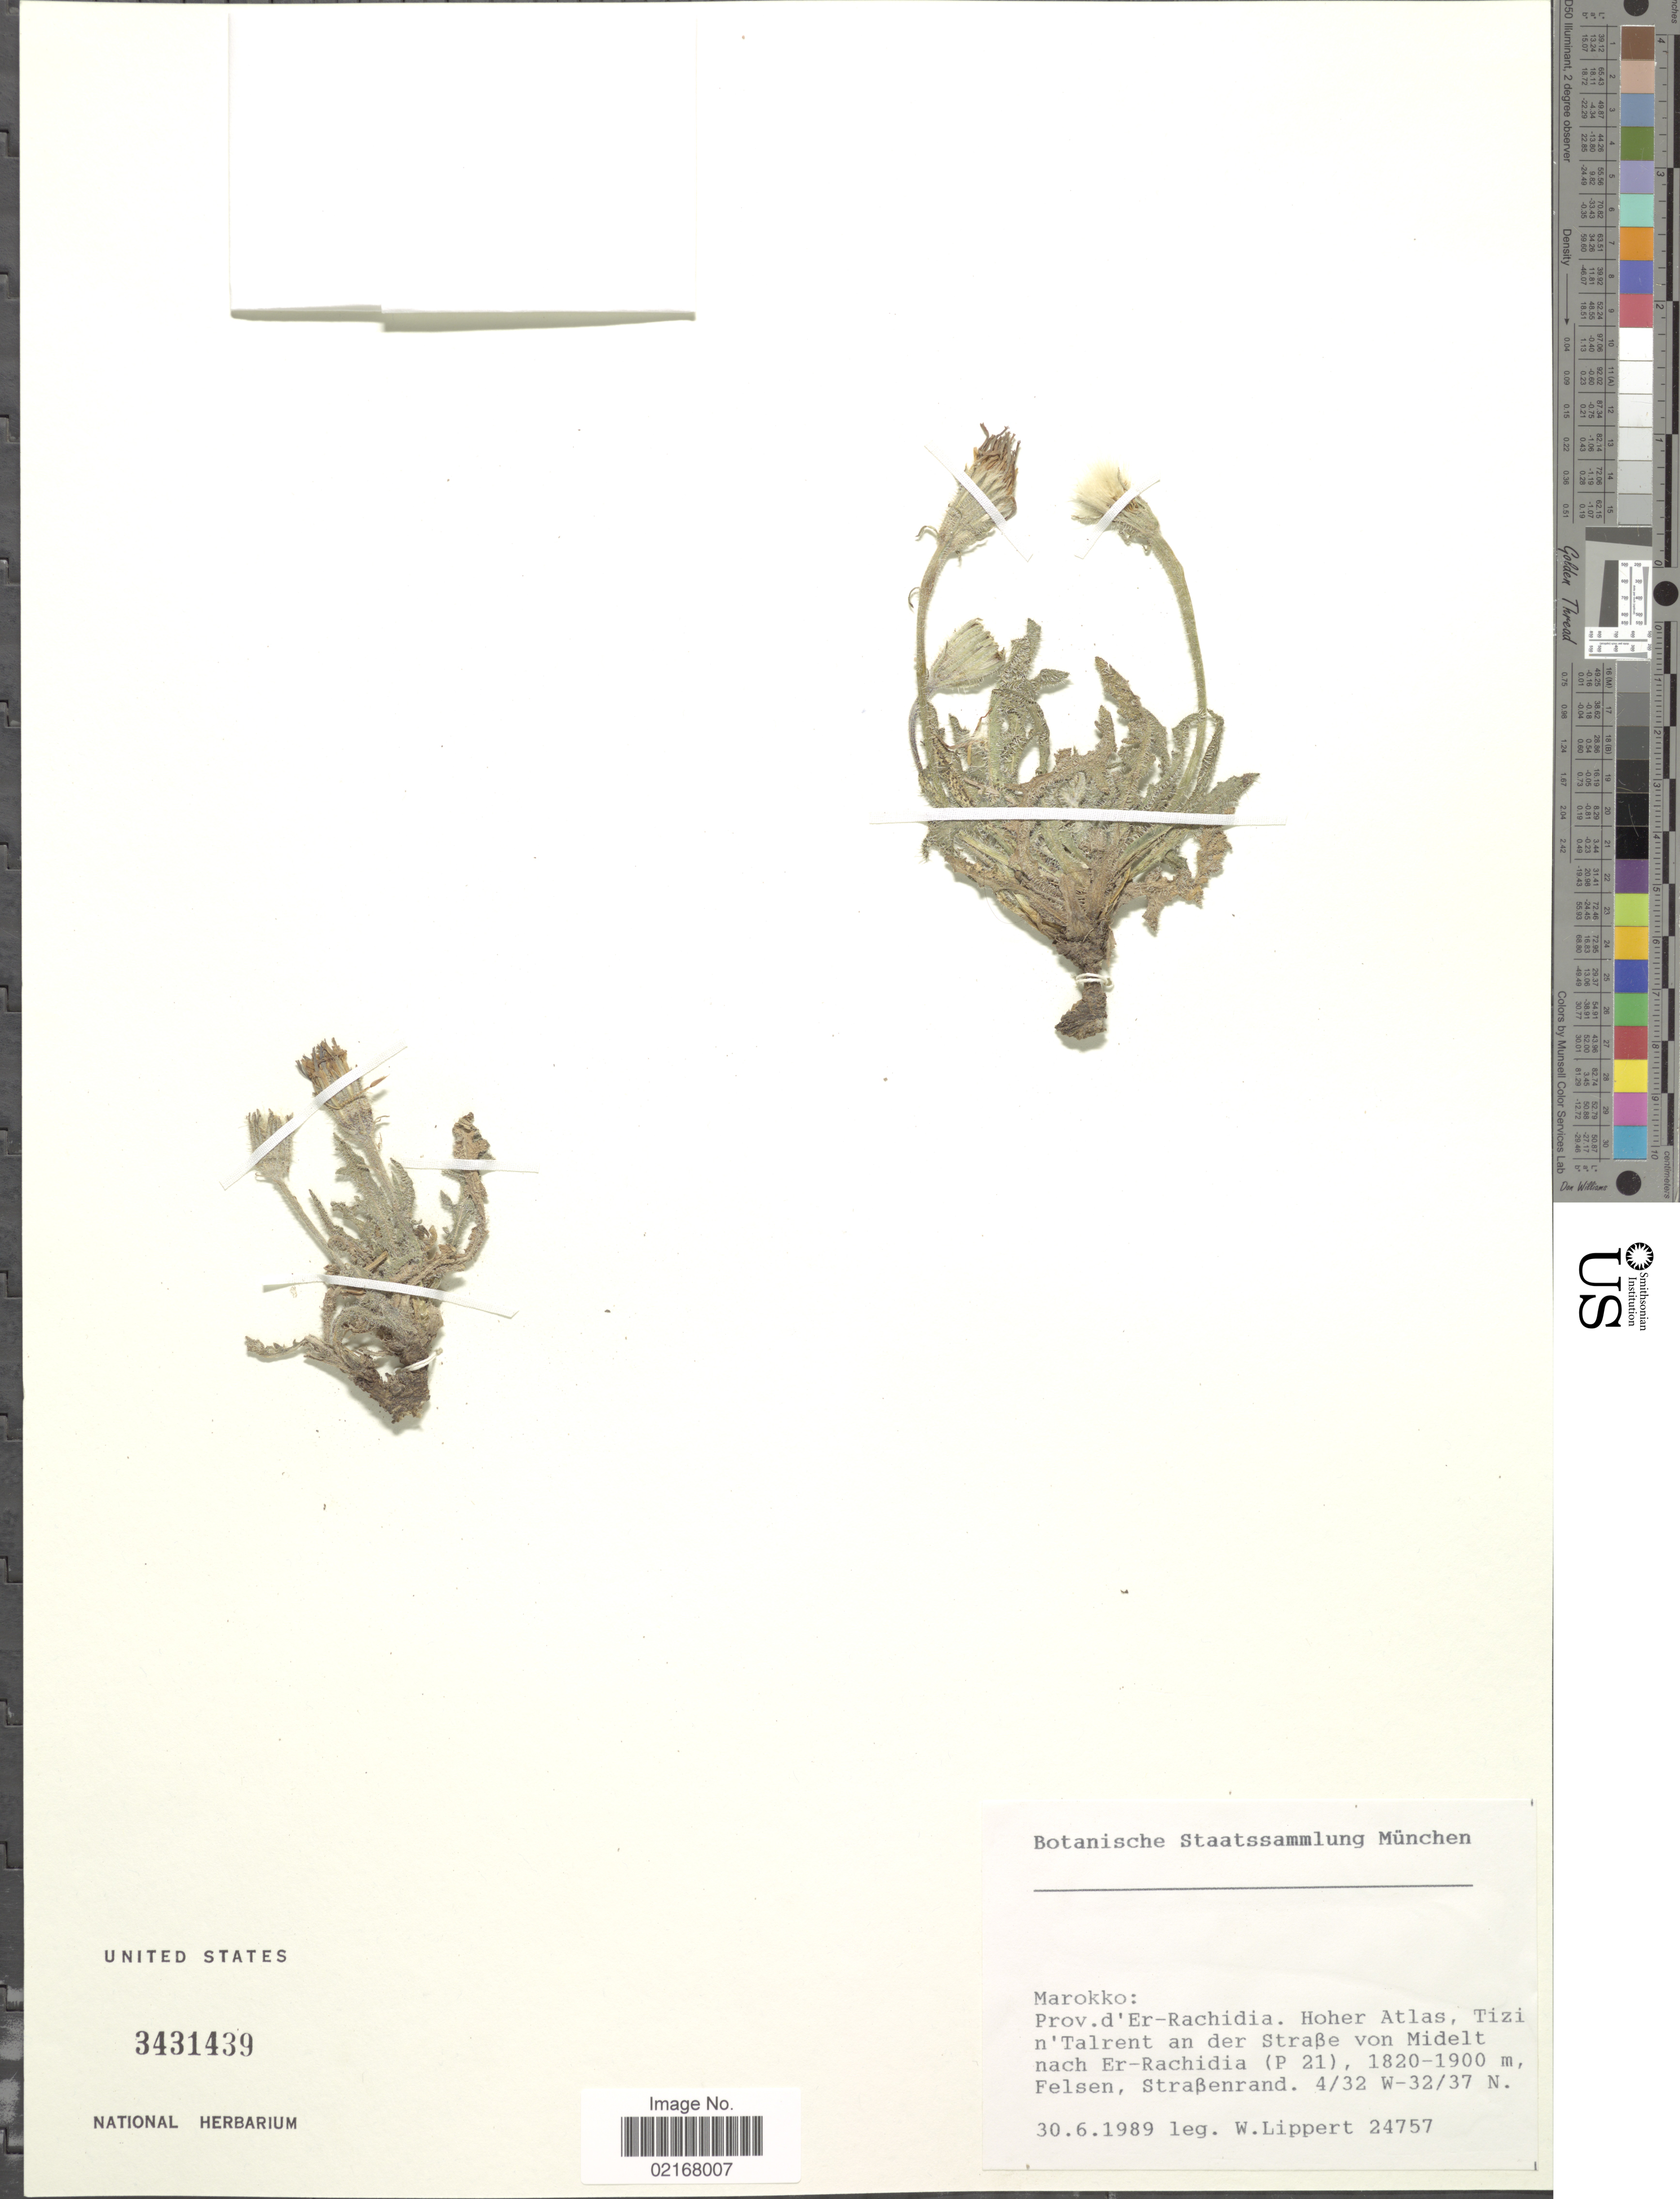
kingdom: Plantae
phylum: Tracheophyta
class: Magnoliopsida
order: Asterales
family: Asteraceae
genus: Picris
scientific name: Picris hispanica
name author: (Willd.) P. D. Sell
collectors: W. Lippert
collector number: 24757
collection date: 1989-06-30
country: Morocco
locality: Marokko: Prov. d' Er-Rachidia. Hoher Atlas, Tizi n' Talrent an der Straße von Midelt nach Er-Rachidia (P 21), Felsen, Straßenrand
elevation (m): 1820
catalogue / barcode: US 3431439